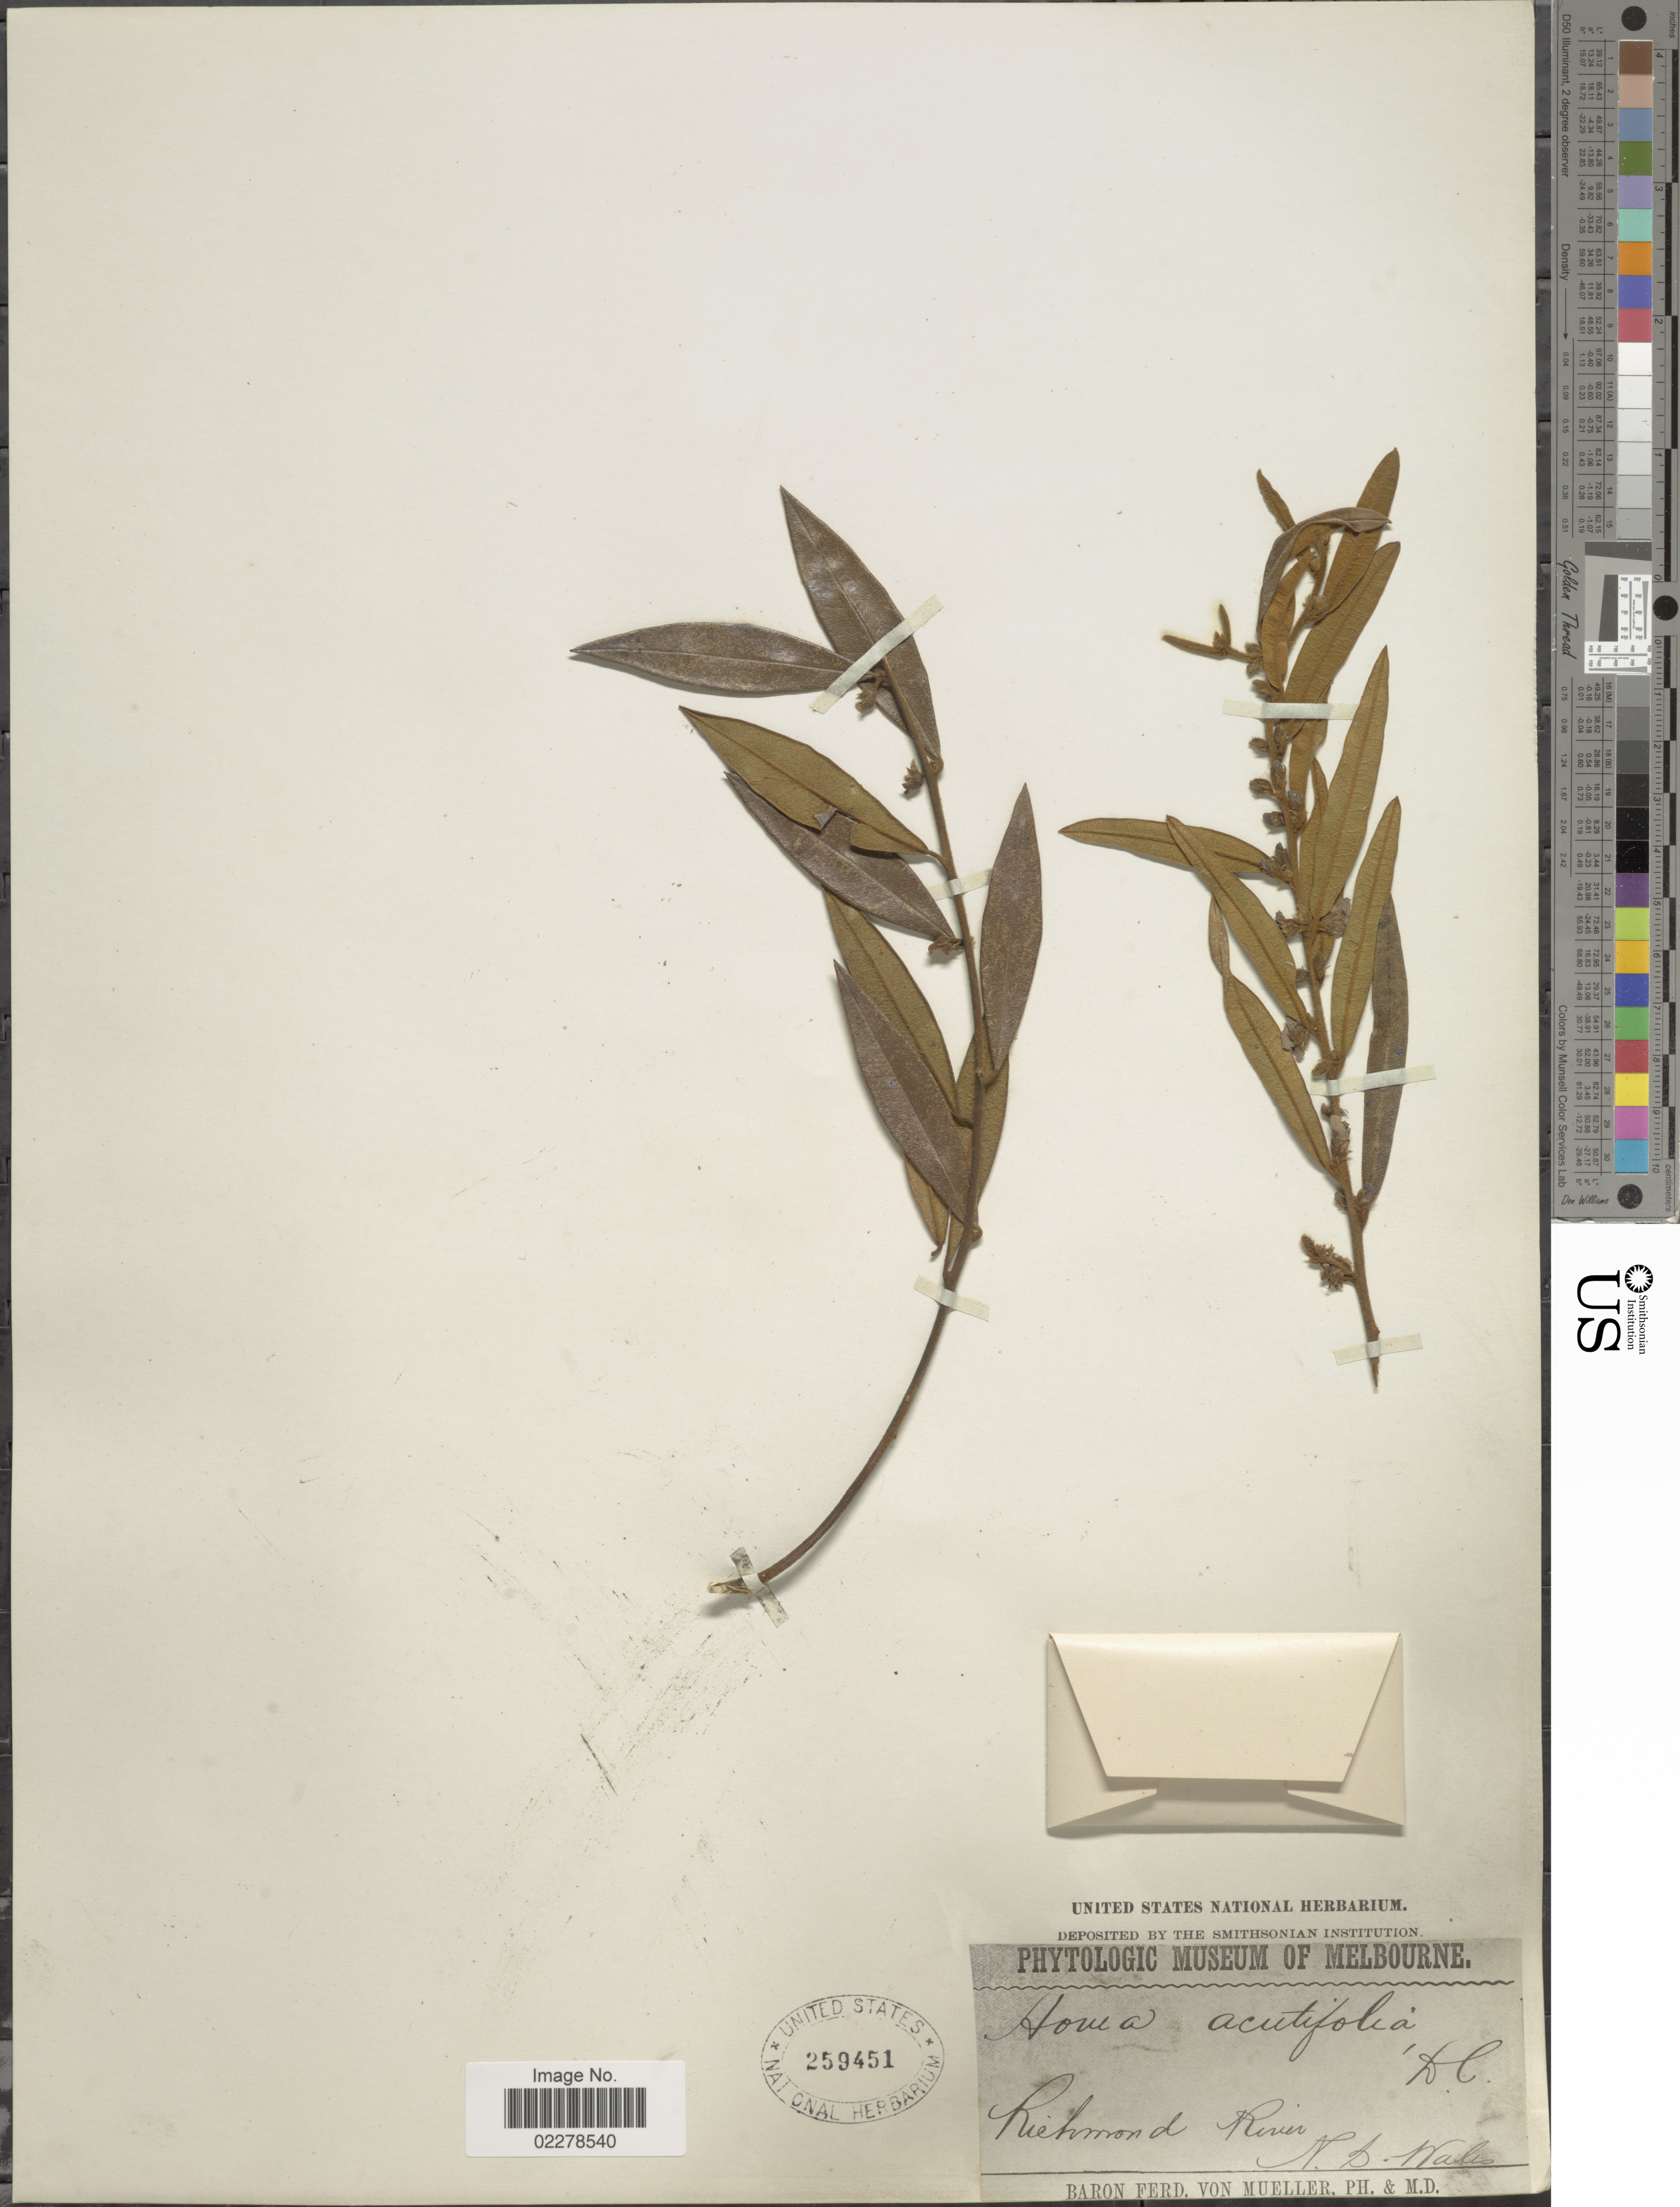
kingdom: Plantae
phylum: Tracheophyta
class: Magnoliopsida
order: Fabales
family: Fabaceae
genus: Hovea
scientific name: Hovea acutifolia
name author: G. Don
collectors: F. von Mueller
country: Australia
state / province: New South Wales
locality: Richmond River. N. S. Wales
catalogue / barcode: US 259451